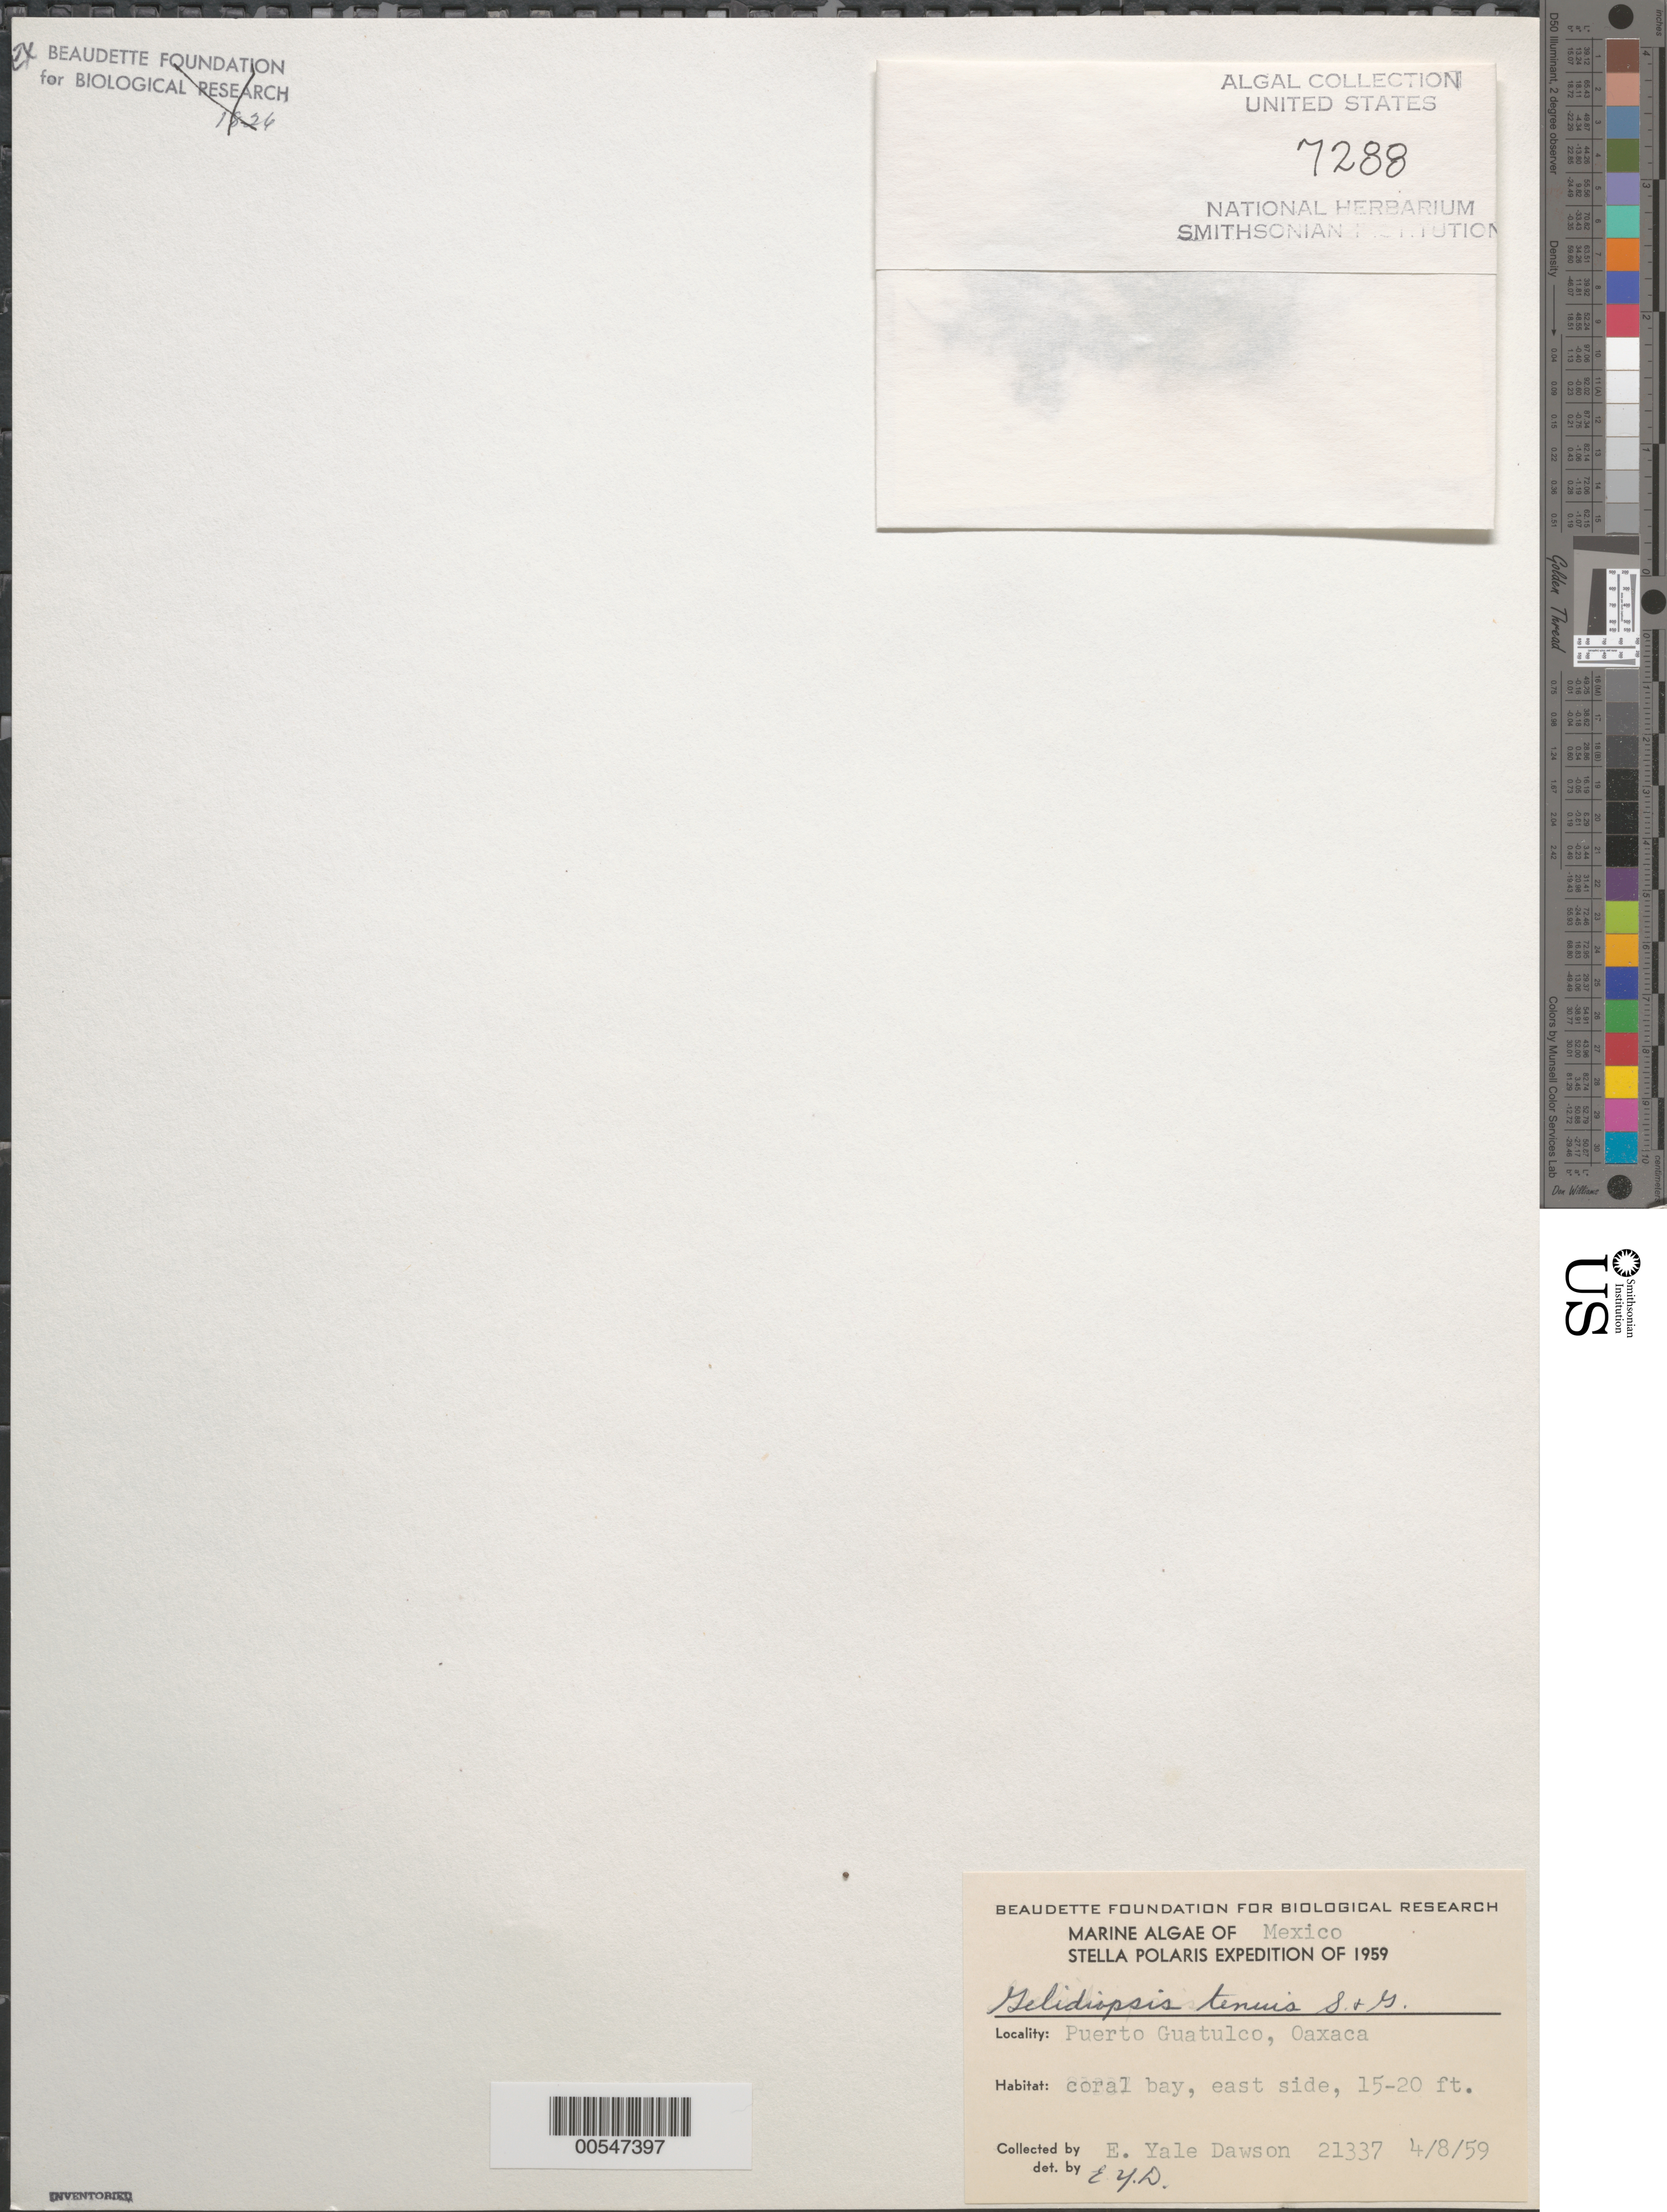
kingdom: Plantae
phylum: Rhodophyta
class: Florideophyceae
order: Gracilariales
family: Gracilariaceae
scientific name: Gelidiopsis tenuis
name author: Setch. & N.L. Gardner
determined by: Algae name updating Project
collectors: E. Y. Dawson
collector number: EYD 21337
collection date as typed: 4/8/59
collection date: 1959-04-08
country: Mexico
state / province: Oaxaca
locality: Puerto Guatulco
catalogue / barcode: US 7288